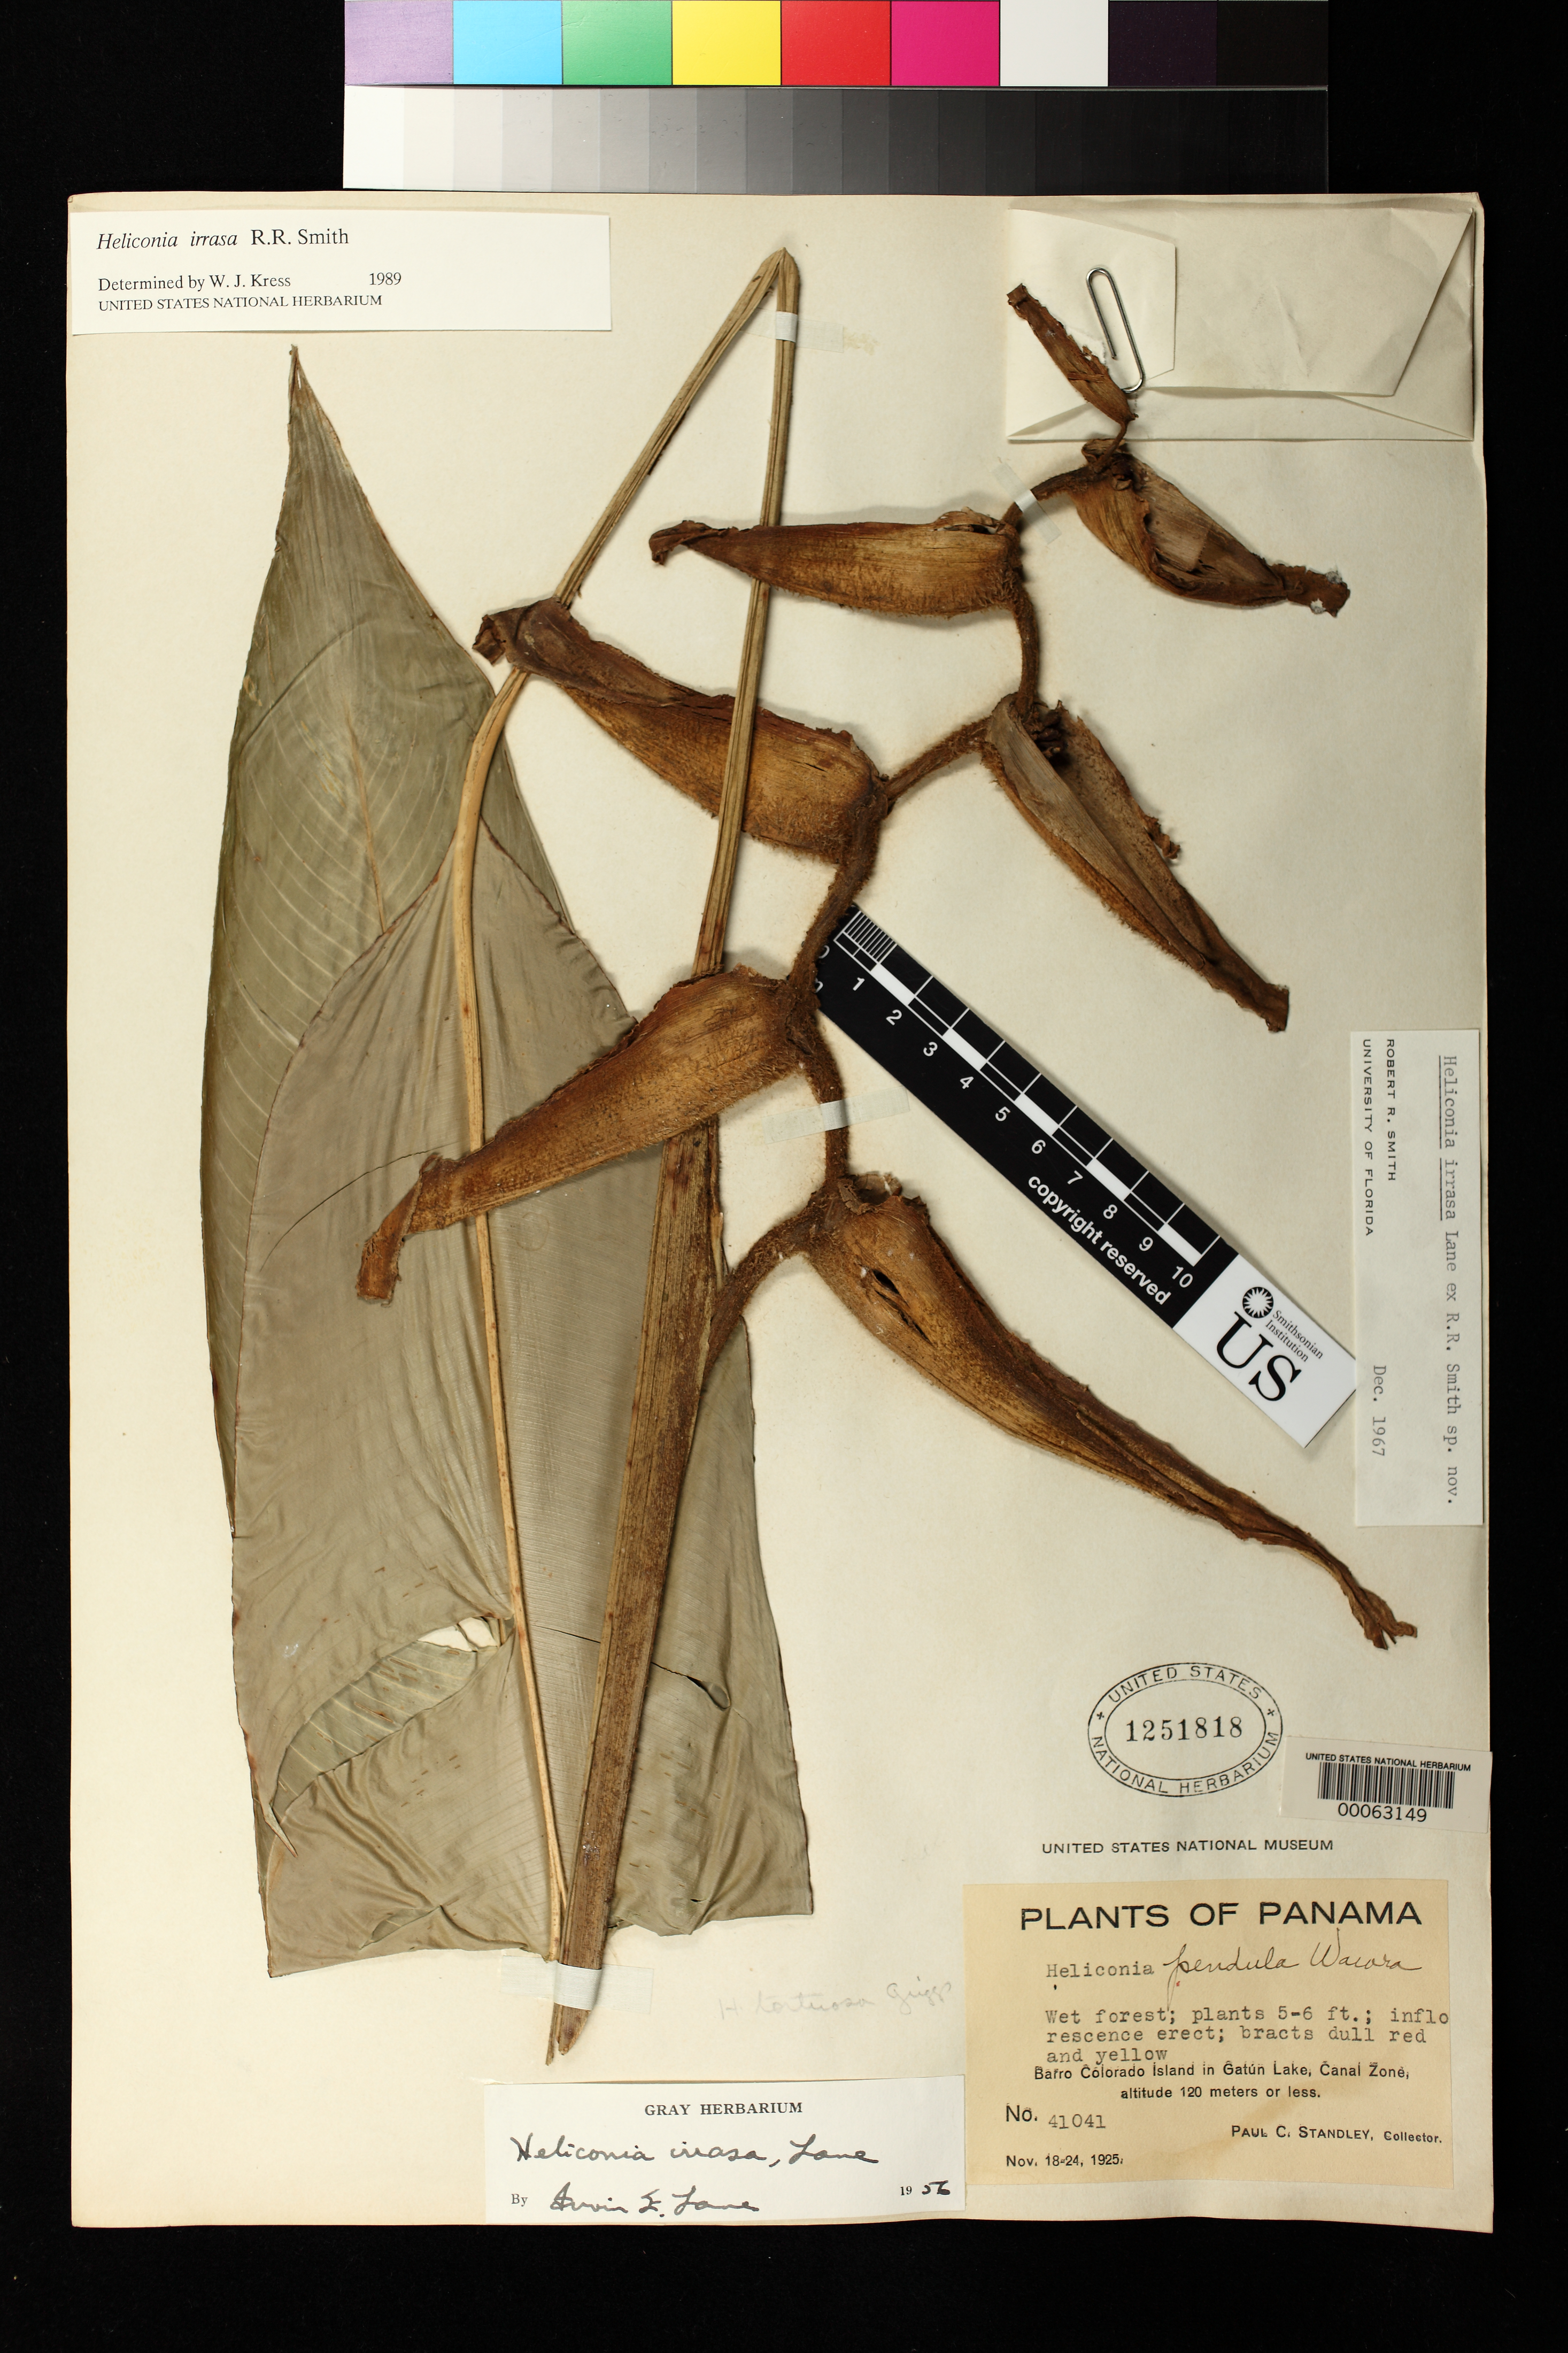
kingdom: Plantae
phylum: Tracheophyta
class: Liliopsida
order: Zingiberales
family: Heliconiaceae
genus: Heliconia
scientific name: Heliconia irrasa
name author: Lane ex R.R. Sm.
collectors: P. C. Standley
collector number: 41041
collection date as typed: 18 Nov 1925 to 24 Nov 1925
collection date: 1925-11-18/1925-11-24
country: Panama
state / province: Panamá Oeste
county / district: Canal Zone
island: Barro Colorado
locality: Gatun Lake, Canal Zone.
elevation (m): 120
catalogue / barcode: US 1251818